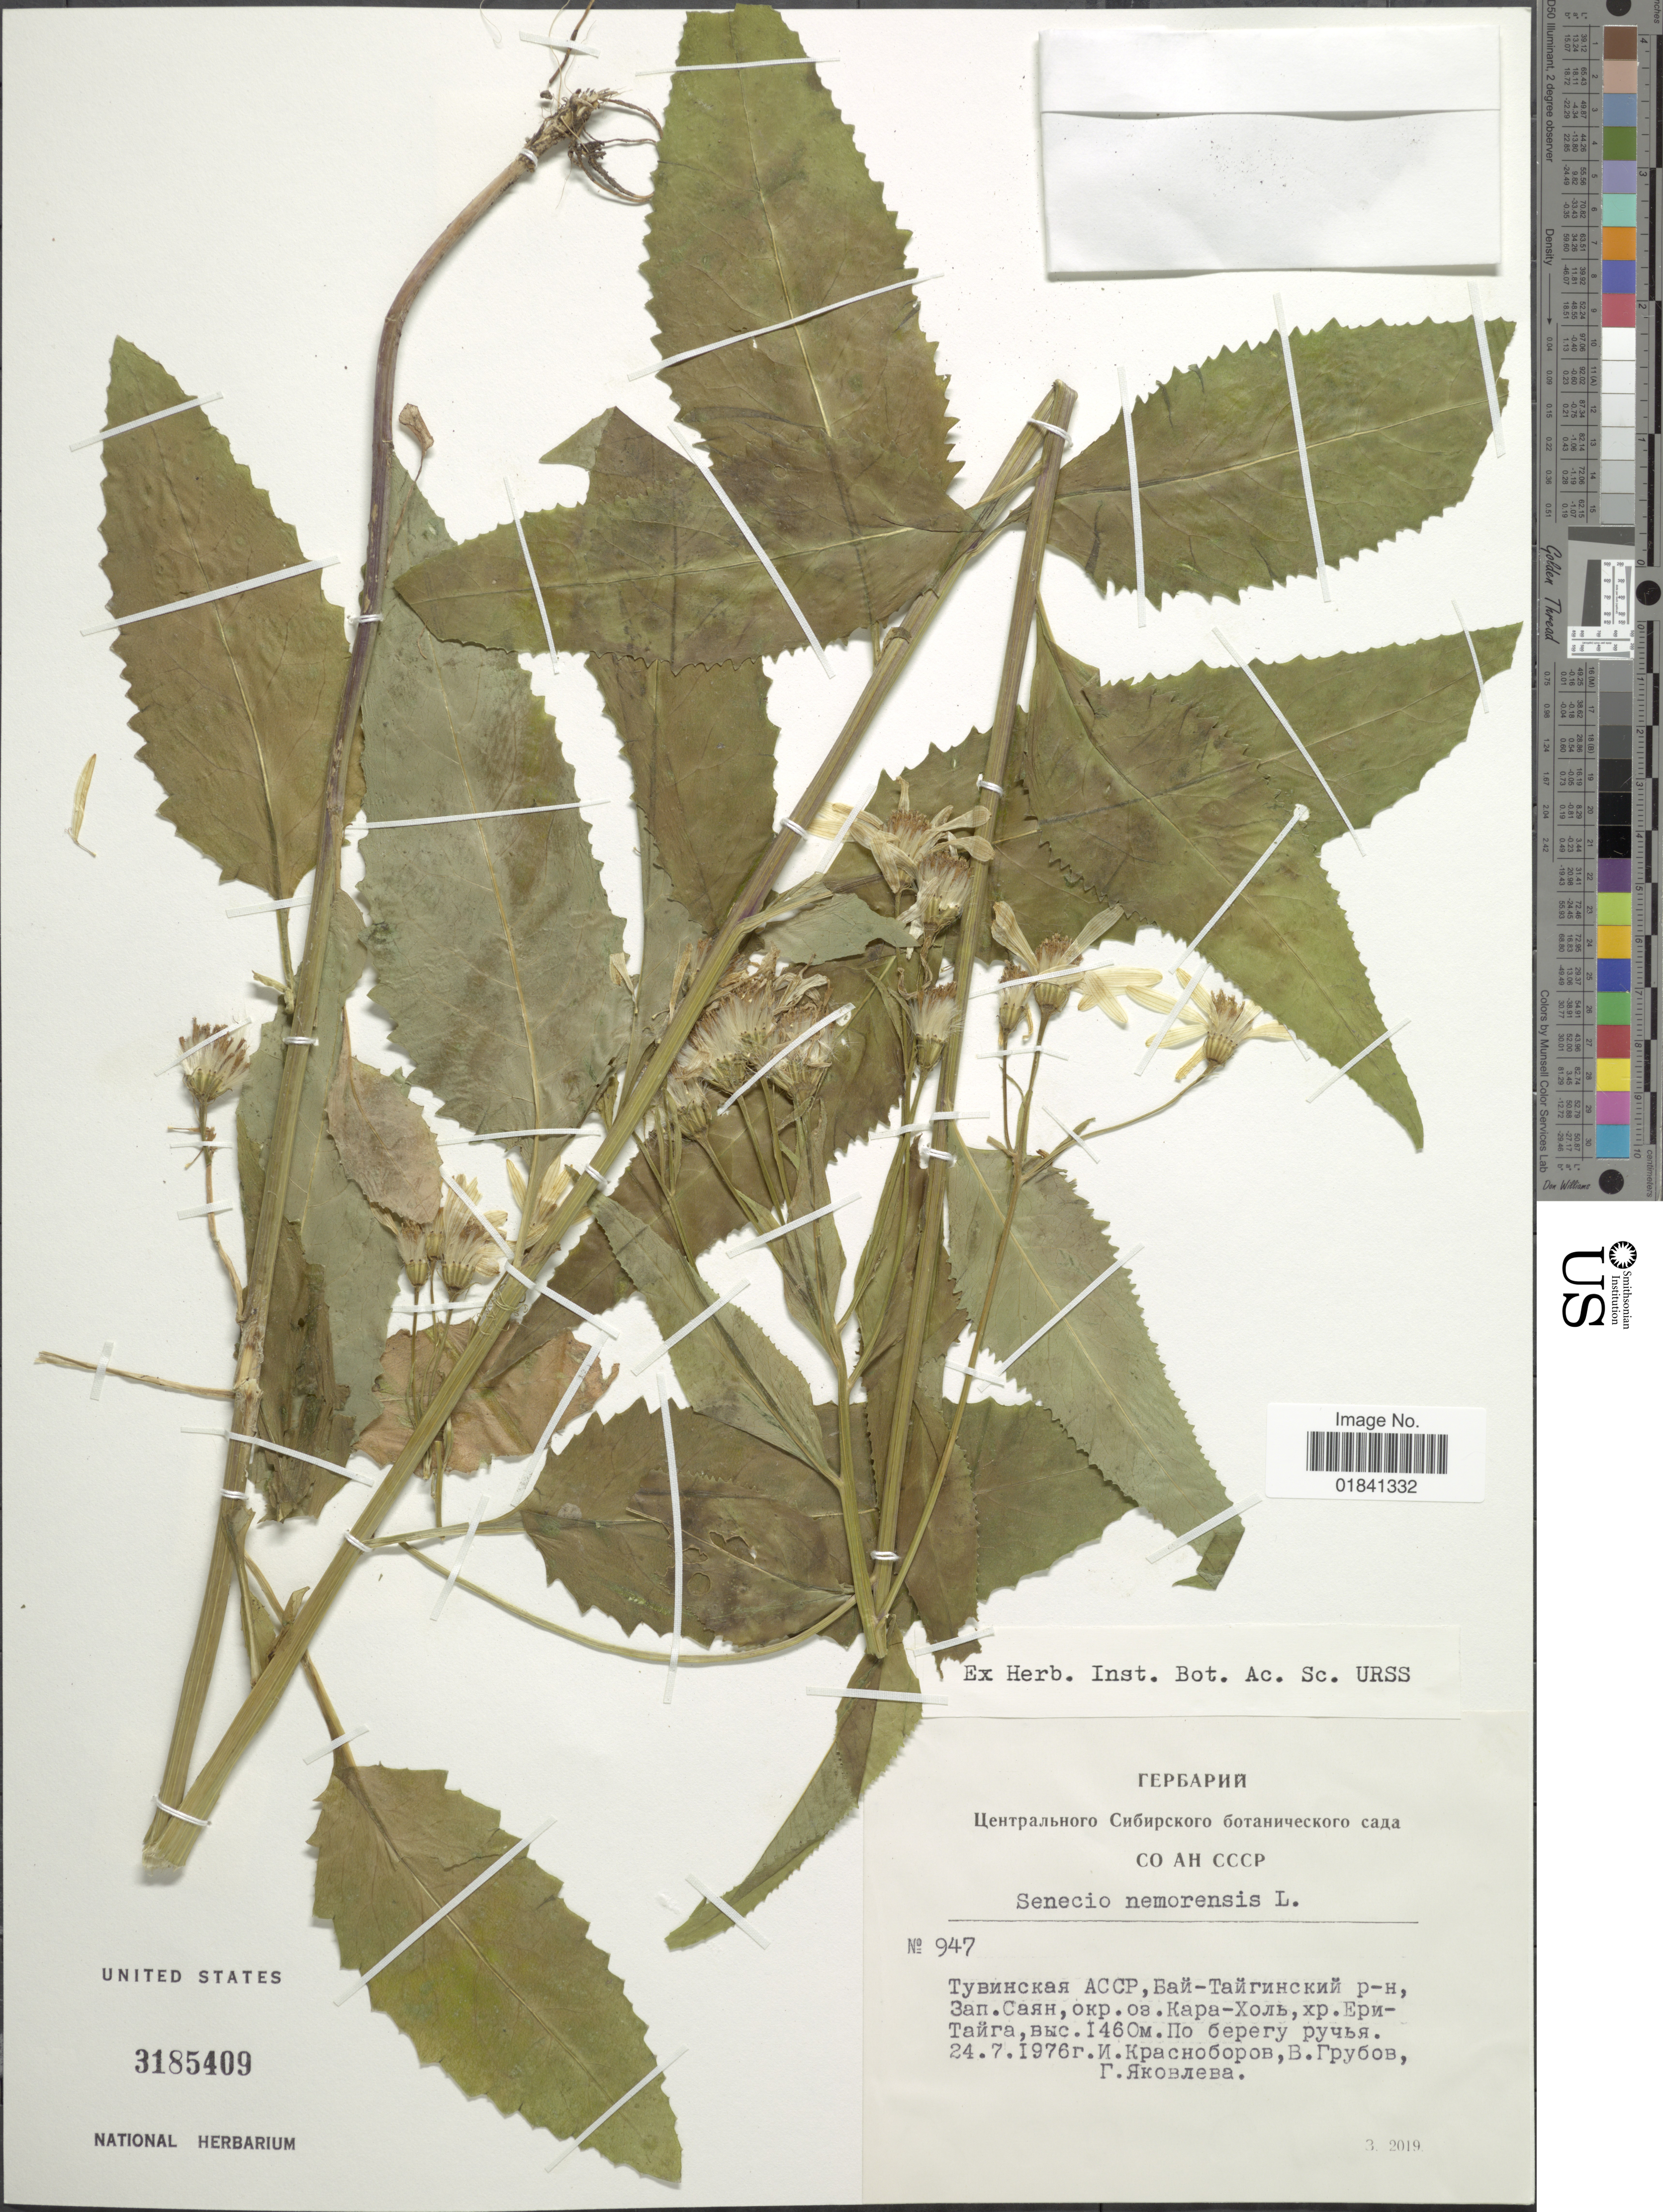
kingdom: Plantae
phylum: Tracheophyta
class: Magnoliopsida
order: Asterales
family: Asteraceae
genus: Senecio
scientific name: Senecio nemorensis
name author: L.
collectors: Collector illegible, Collector illegible & Collector illegible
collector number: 947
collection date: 1976-07-24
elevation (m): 1460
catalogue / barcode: US 3185409